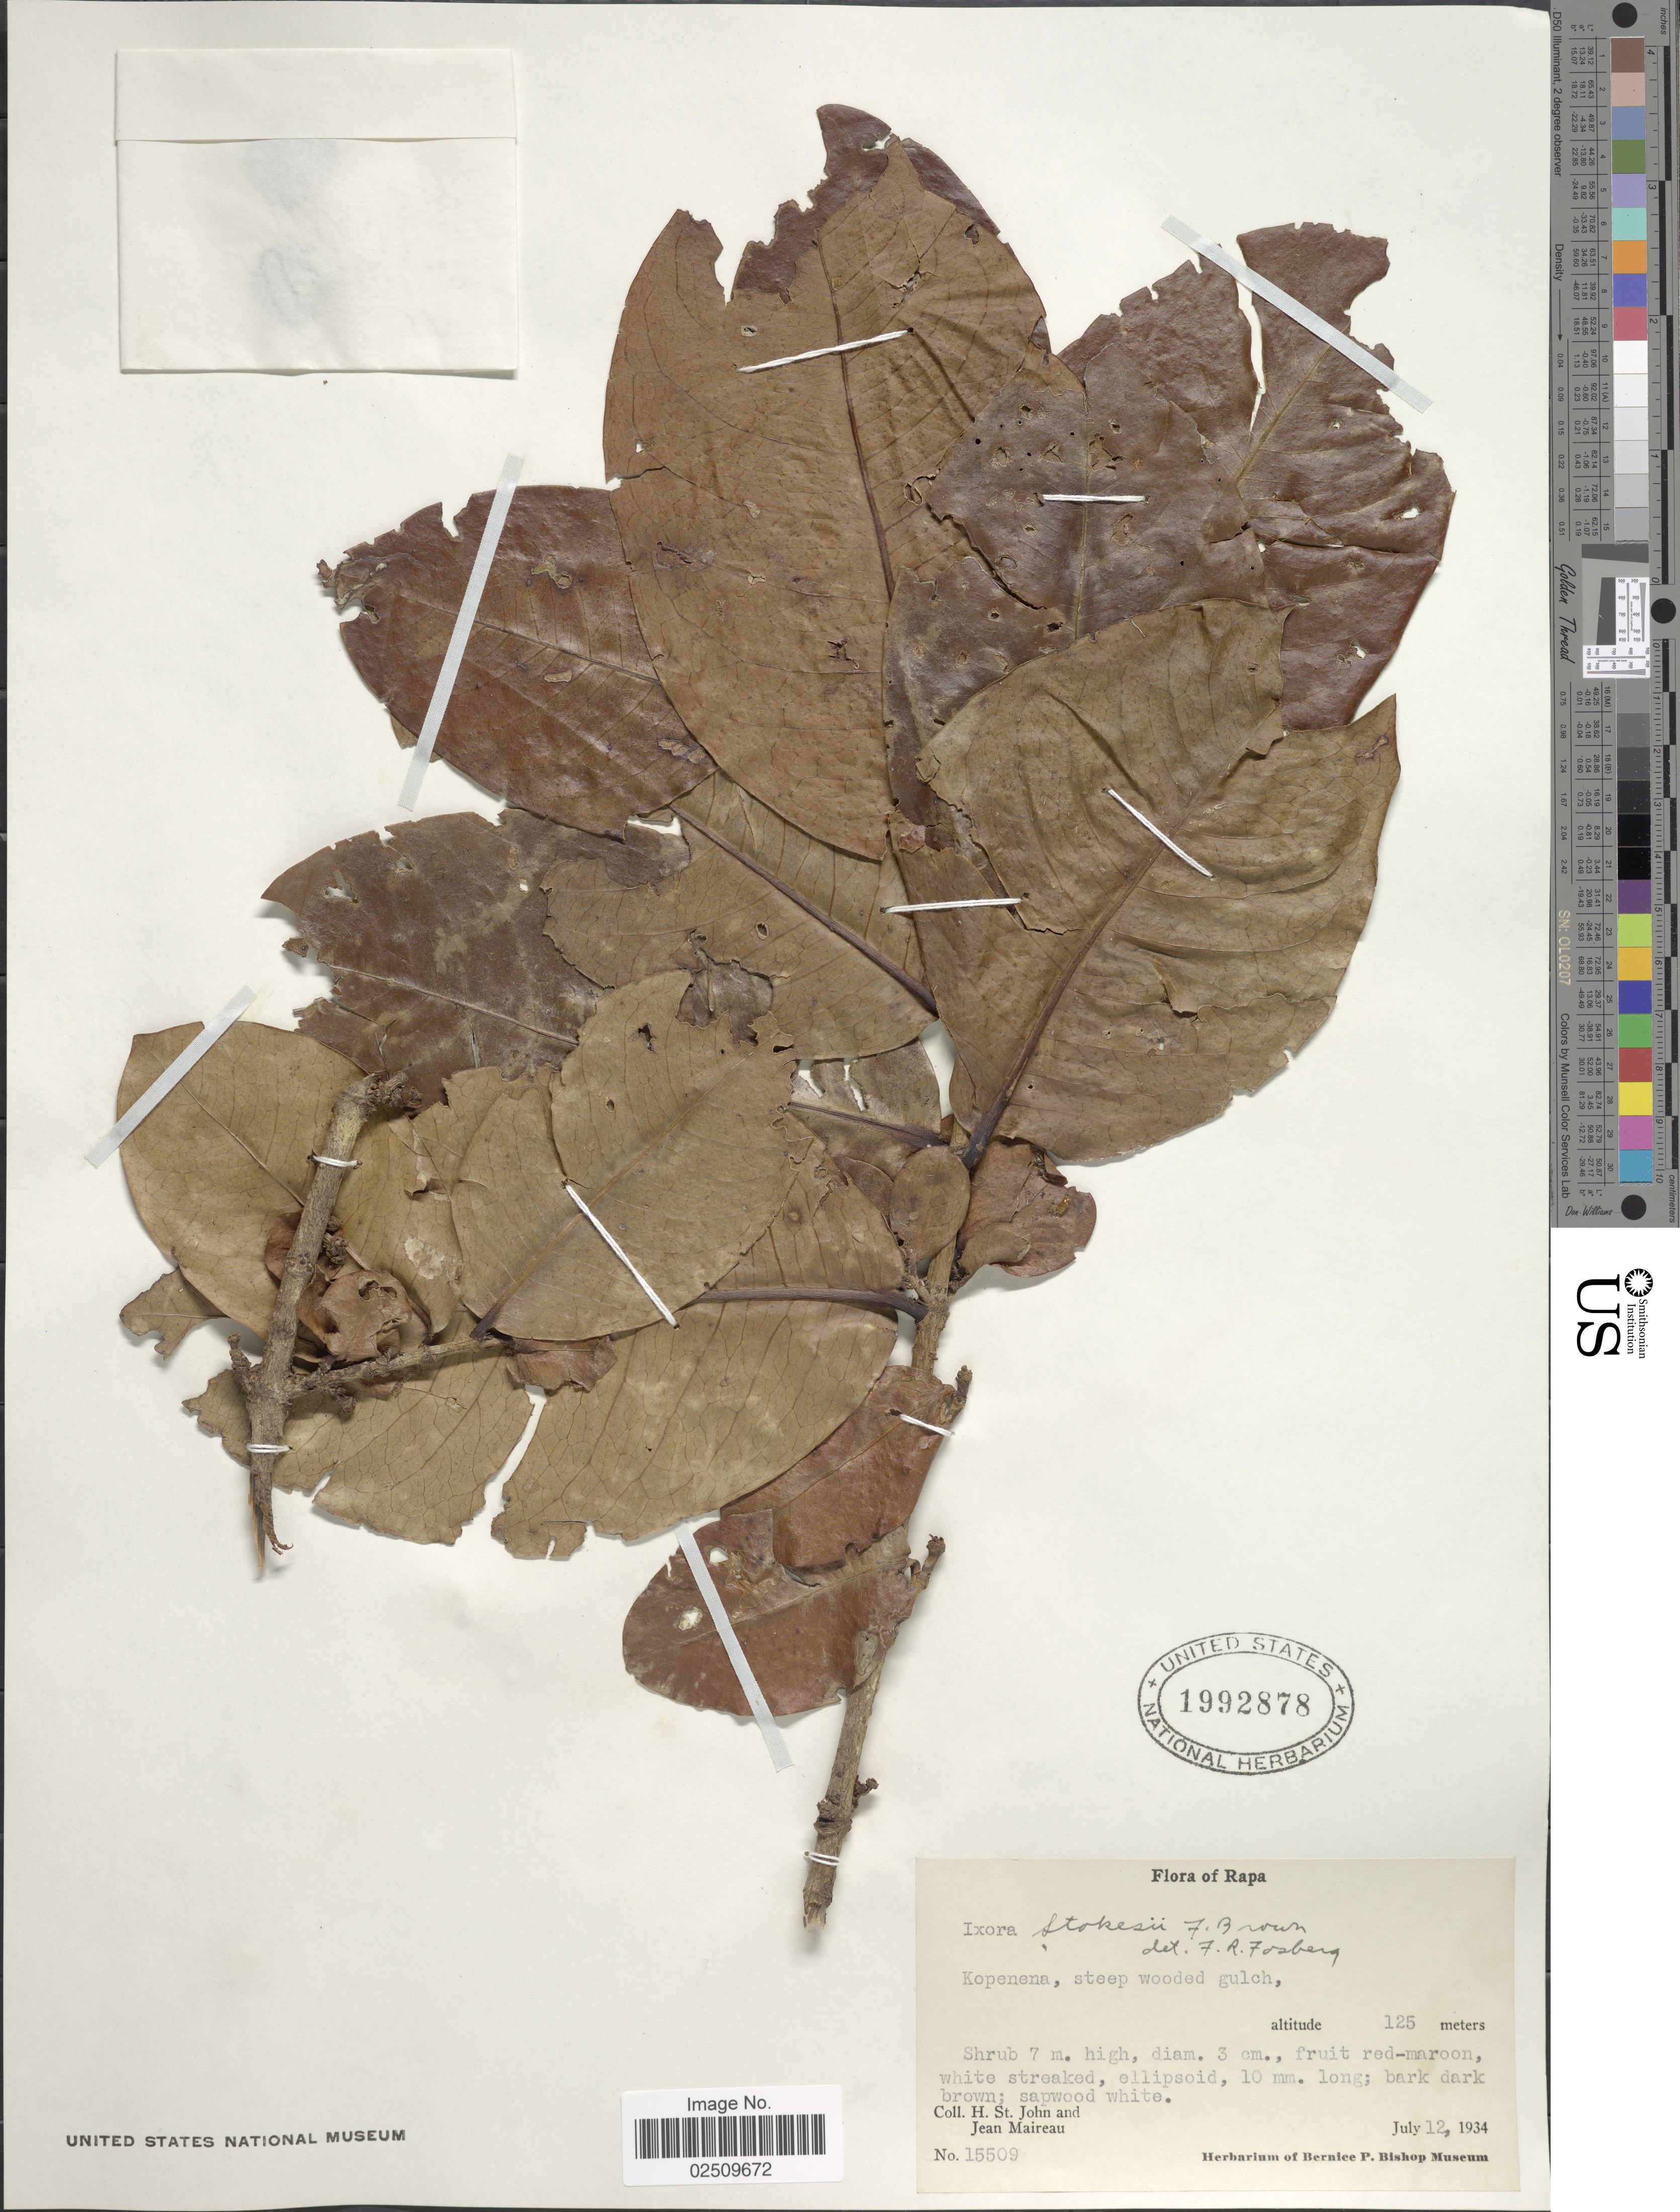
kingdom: Plantae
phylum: Tracheophyta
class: Magnoliopsida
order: Gentianales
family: Rubiaceae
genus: Ixora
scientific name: Ixora stokesii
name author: F. Br.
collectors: H. St. John & J. Maireau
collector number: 15509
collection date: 1934-07-12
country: French Polynesia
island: Rapa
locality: Rapa, Kopenena, steep wooded gulch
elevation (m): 125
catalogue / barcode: US 1992878